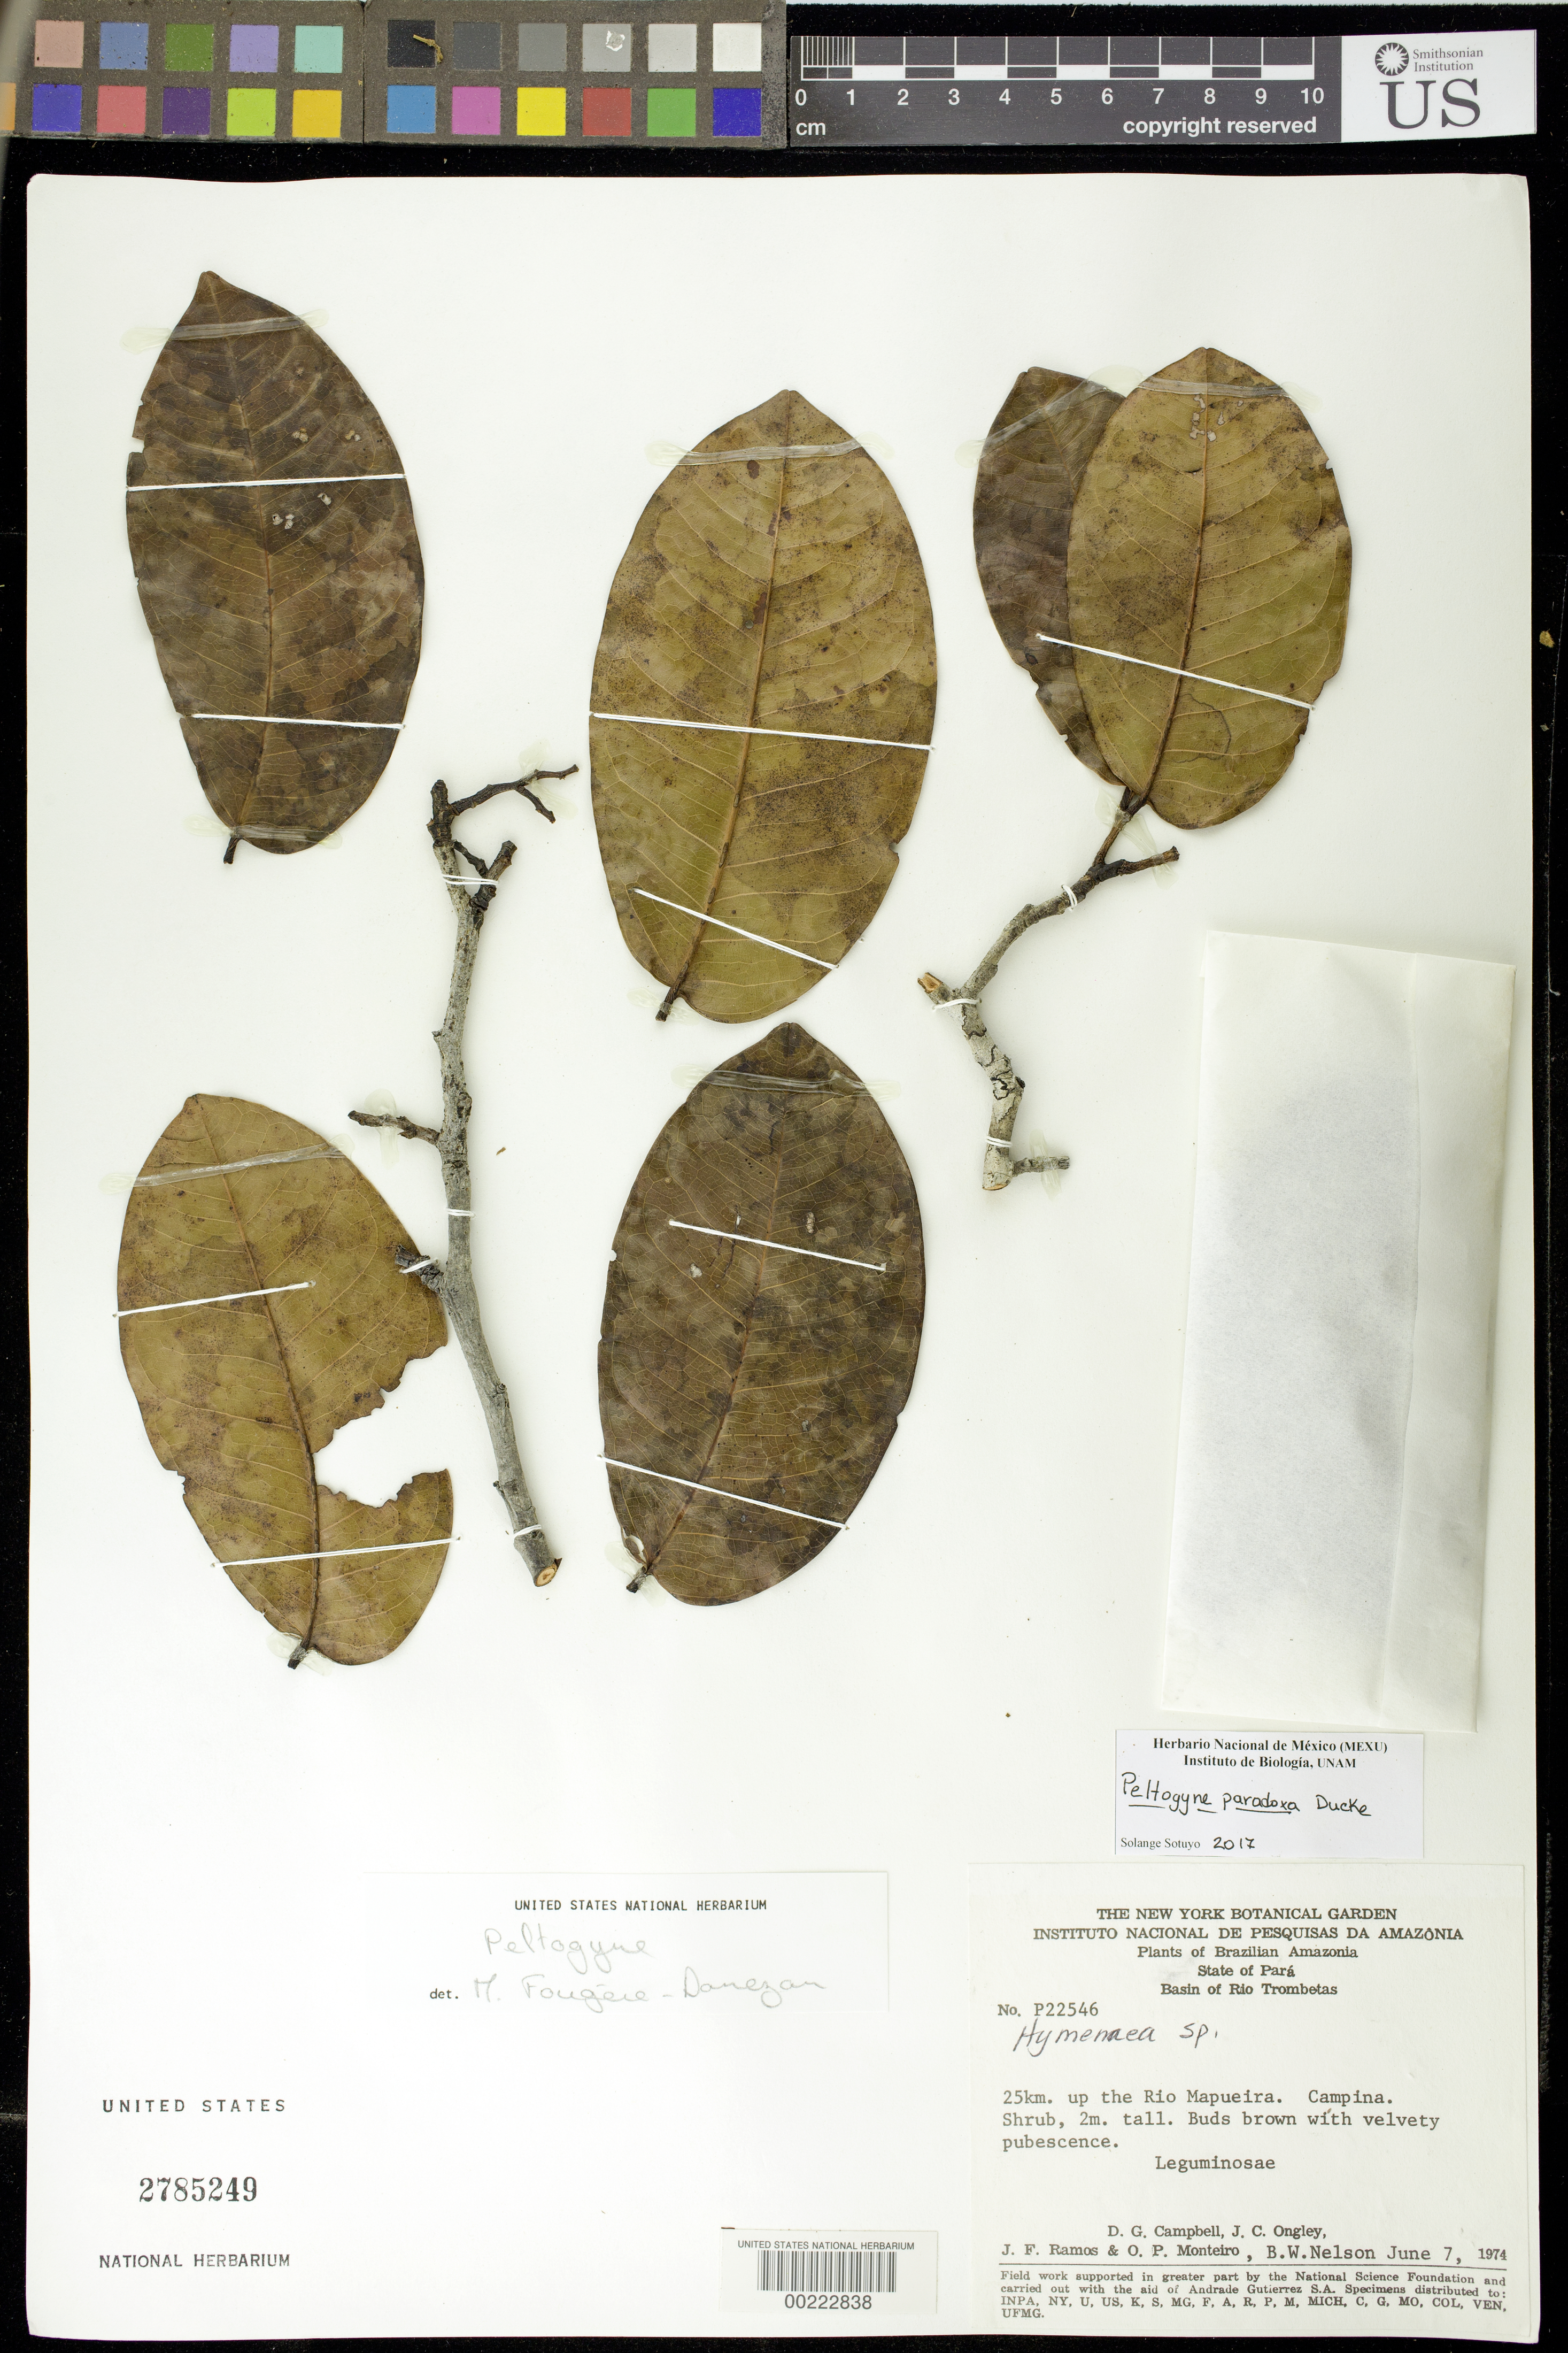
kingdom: Plantae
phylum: Tracheophyta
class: Magnoliopsida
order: Fabales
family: Fabaceae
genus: Peltogyne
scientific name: Peltogyne paradoxa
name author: Ducke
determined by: Sotuyo, Solange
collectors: E. G. Campbell, J. C. Ongley, J. F. Ramos, O. P. Monteiro & B. W. Nelson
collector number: P22546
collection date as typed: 07 Jun 1974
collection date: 1974-06-07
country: Brazil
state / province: Pará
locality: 25 km up the rio mapueira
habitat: Campina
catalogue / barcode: US 2785249